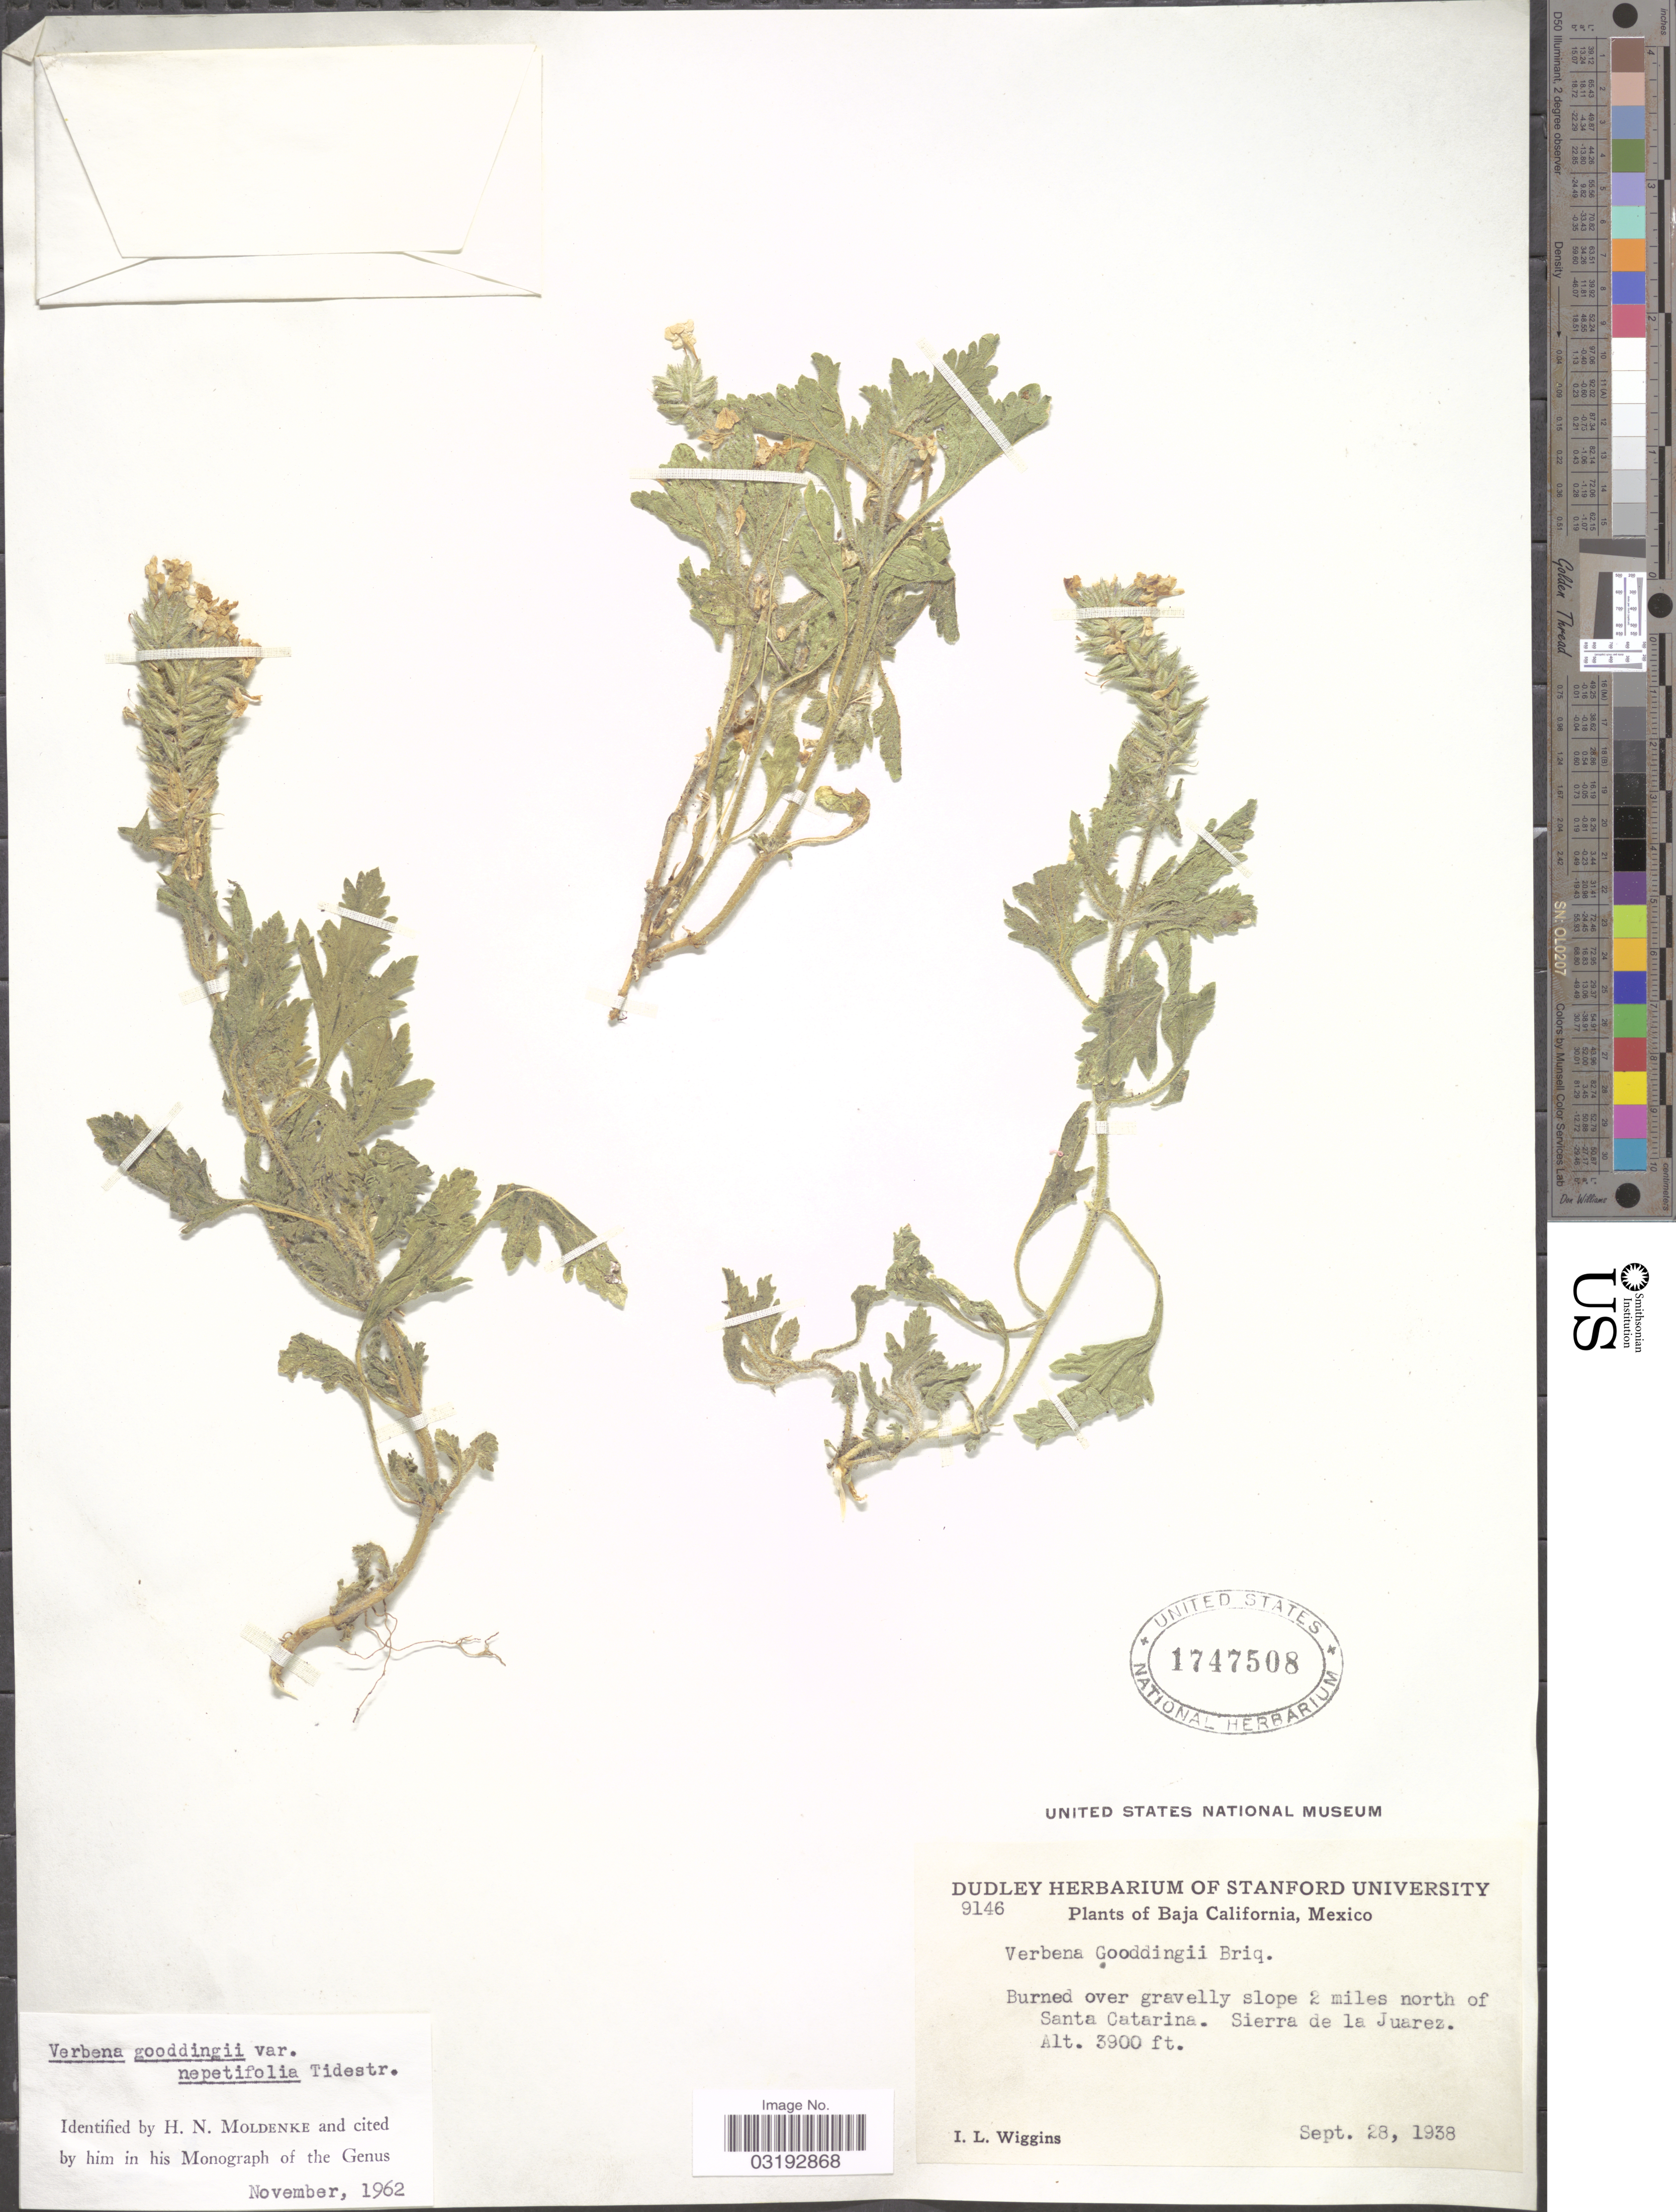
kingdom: Plantae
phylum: Tracheophyta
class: Magnoliopsida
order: Lamiales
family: Verbenaceae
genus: Verbena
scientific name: Verbena gooddingii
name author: Briq.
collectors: I. L. Wiggins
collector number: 9146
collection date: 1938-09-28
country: Mexico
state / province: Baja California Norte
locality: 2 miles north of Santa Catarina. Sierra de la Juarez.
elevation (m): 1189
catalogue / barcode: US 1747508